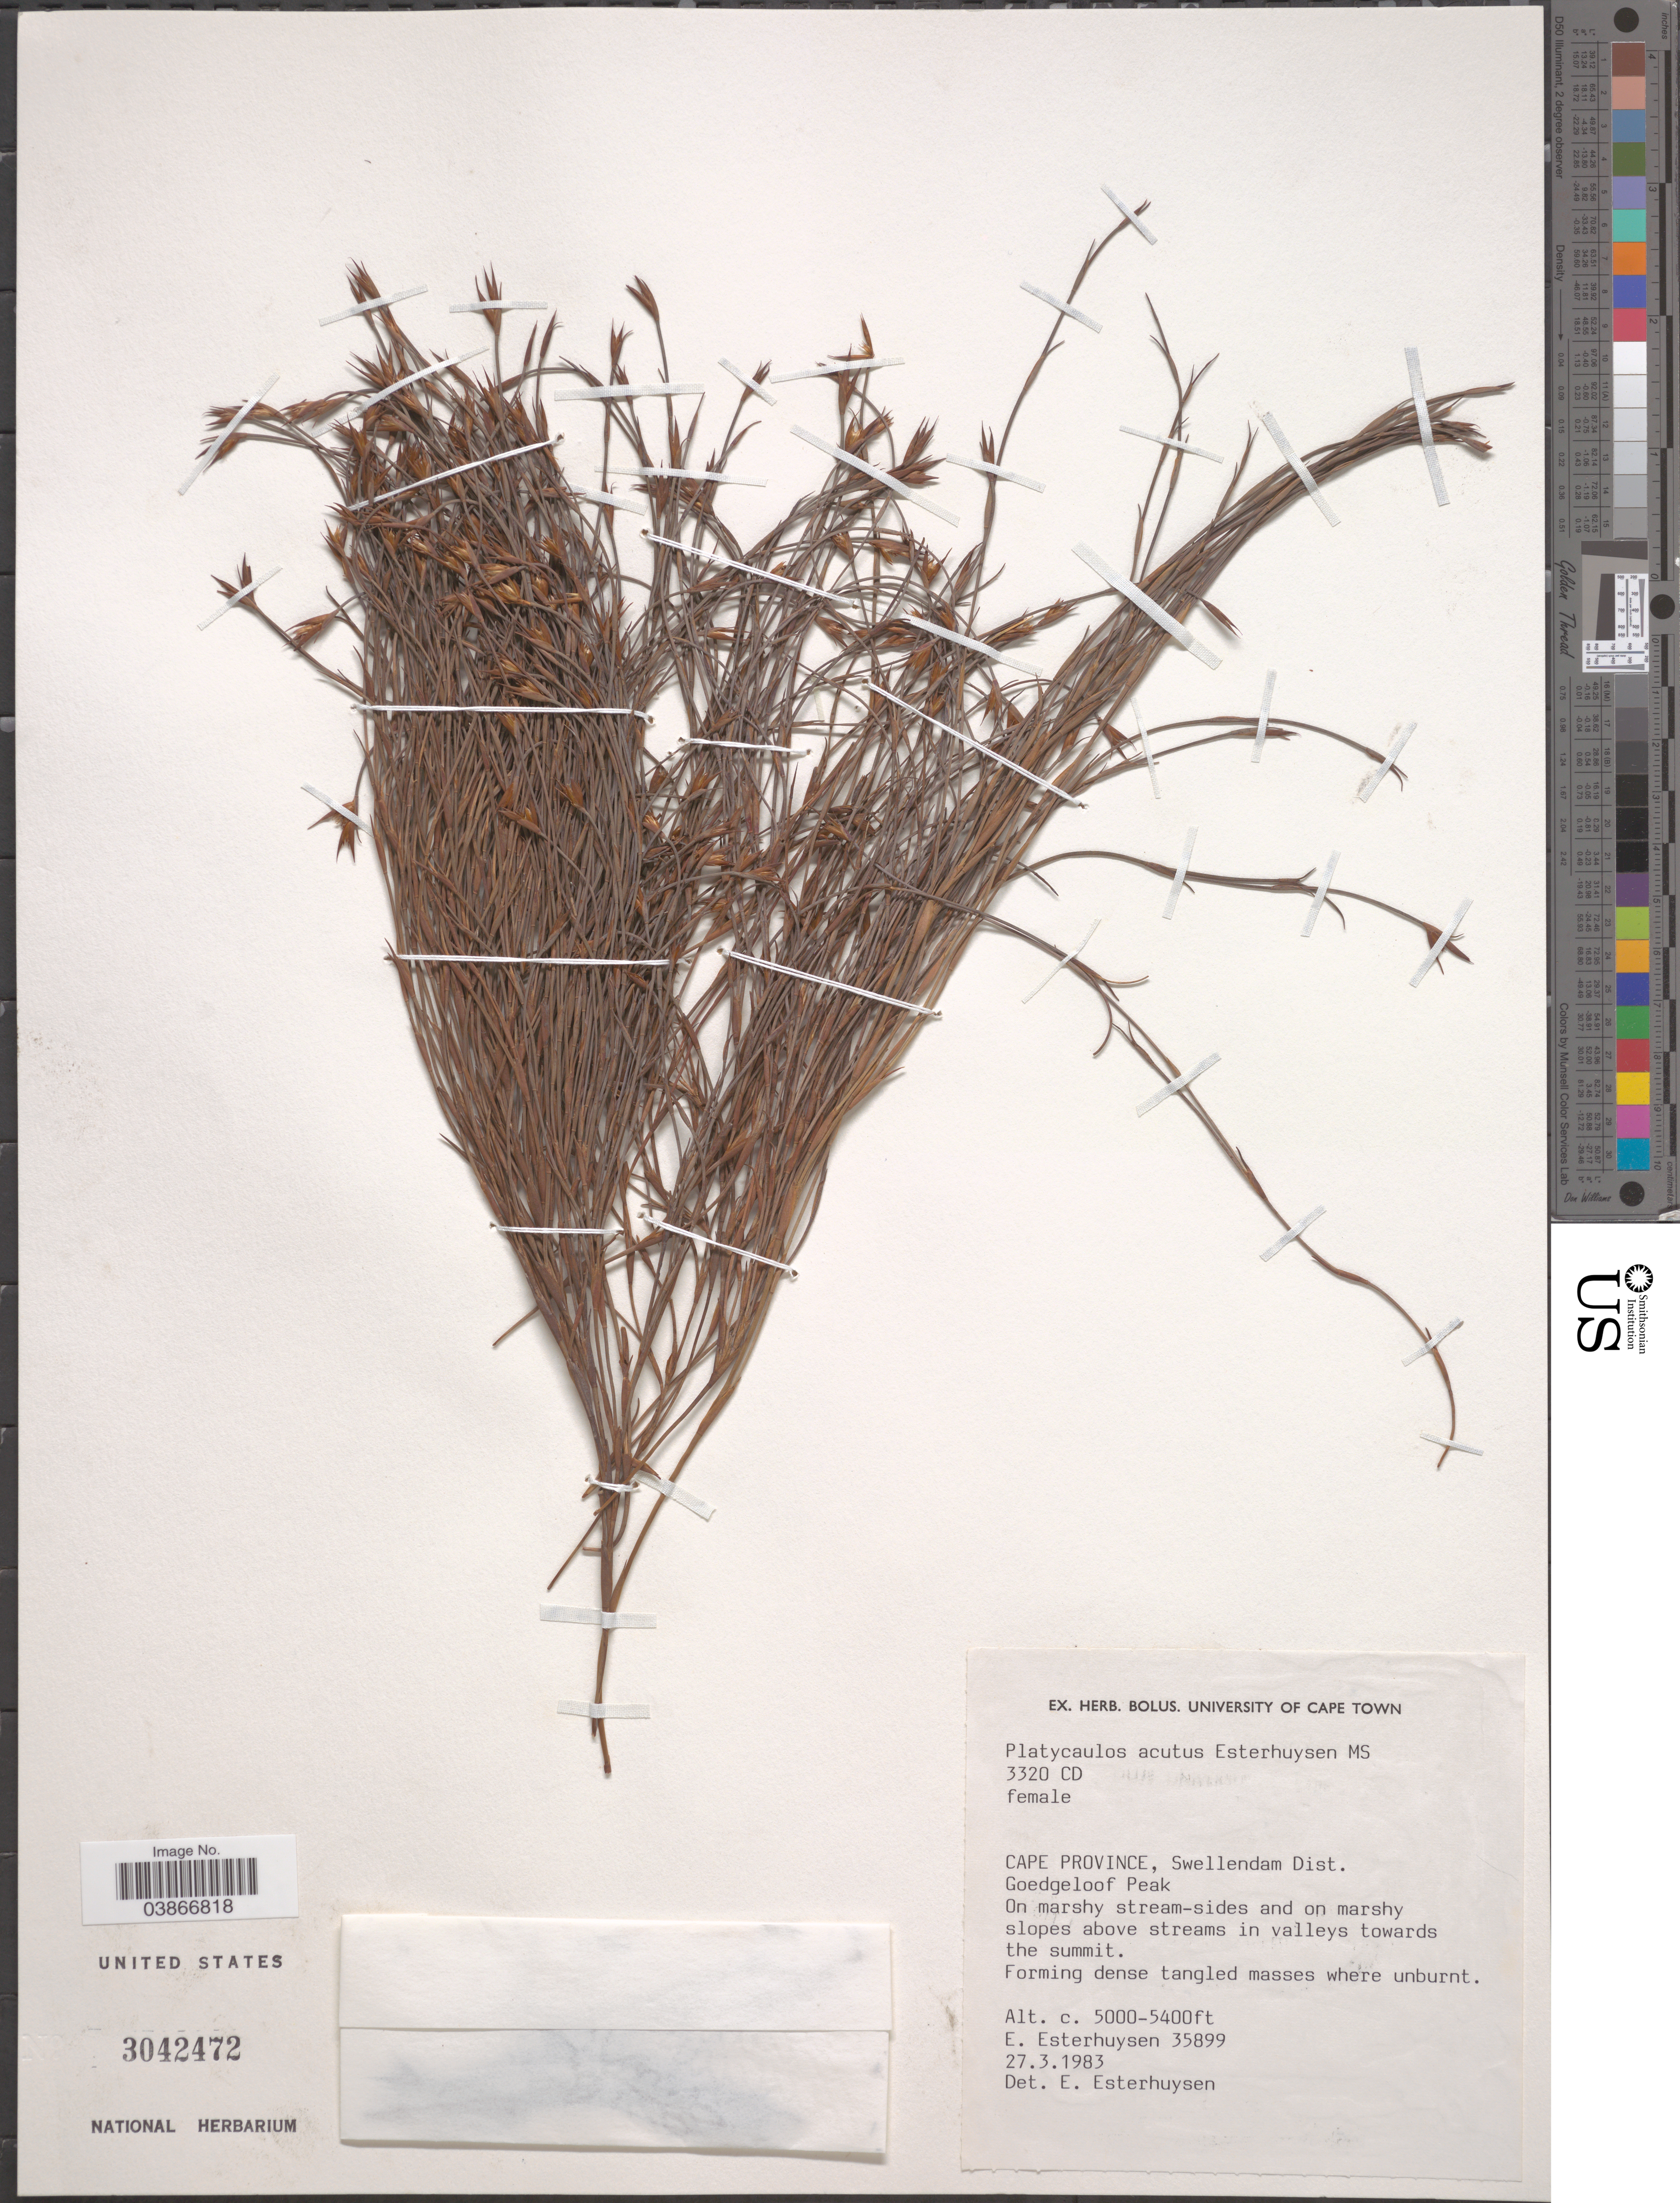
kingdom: Plantae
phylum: Tracheophyta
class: Liliopsida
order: Poales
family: Restionaceae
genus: Platycaulos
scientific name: Platycaulos acutus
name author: Esterh.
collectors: E. E. Esterhuysen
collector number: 35899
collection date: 1983-03-27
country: South Africa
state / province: Western Cape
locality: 3320 CD. Swellendam Dist. Goedgeloof Peak.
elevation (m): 1524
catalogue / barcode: US 3042472